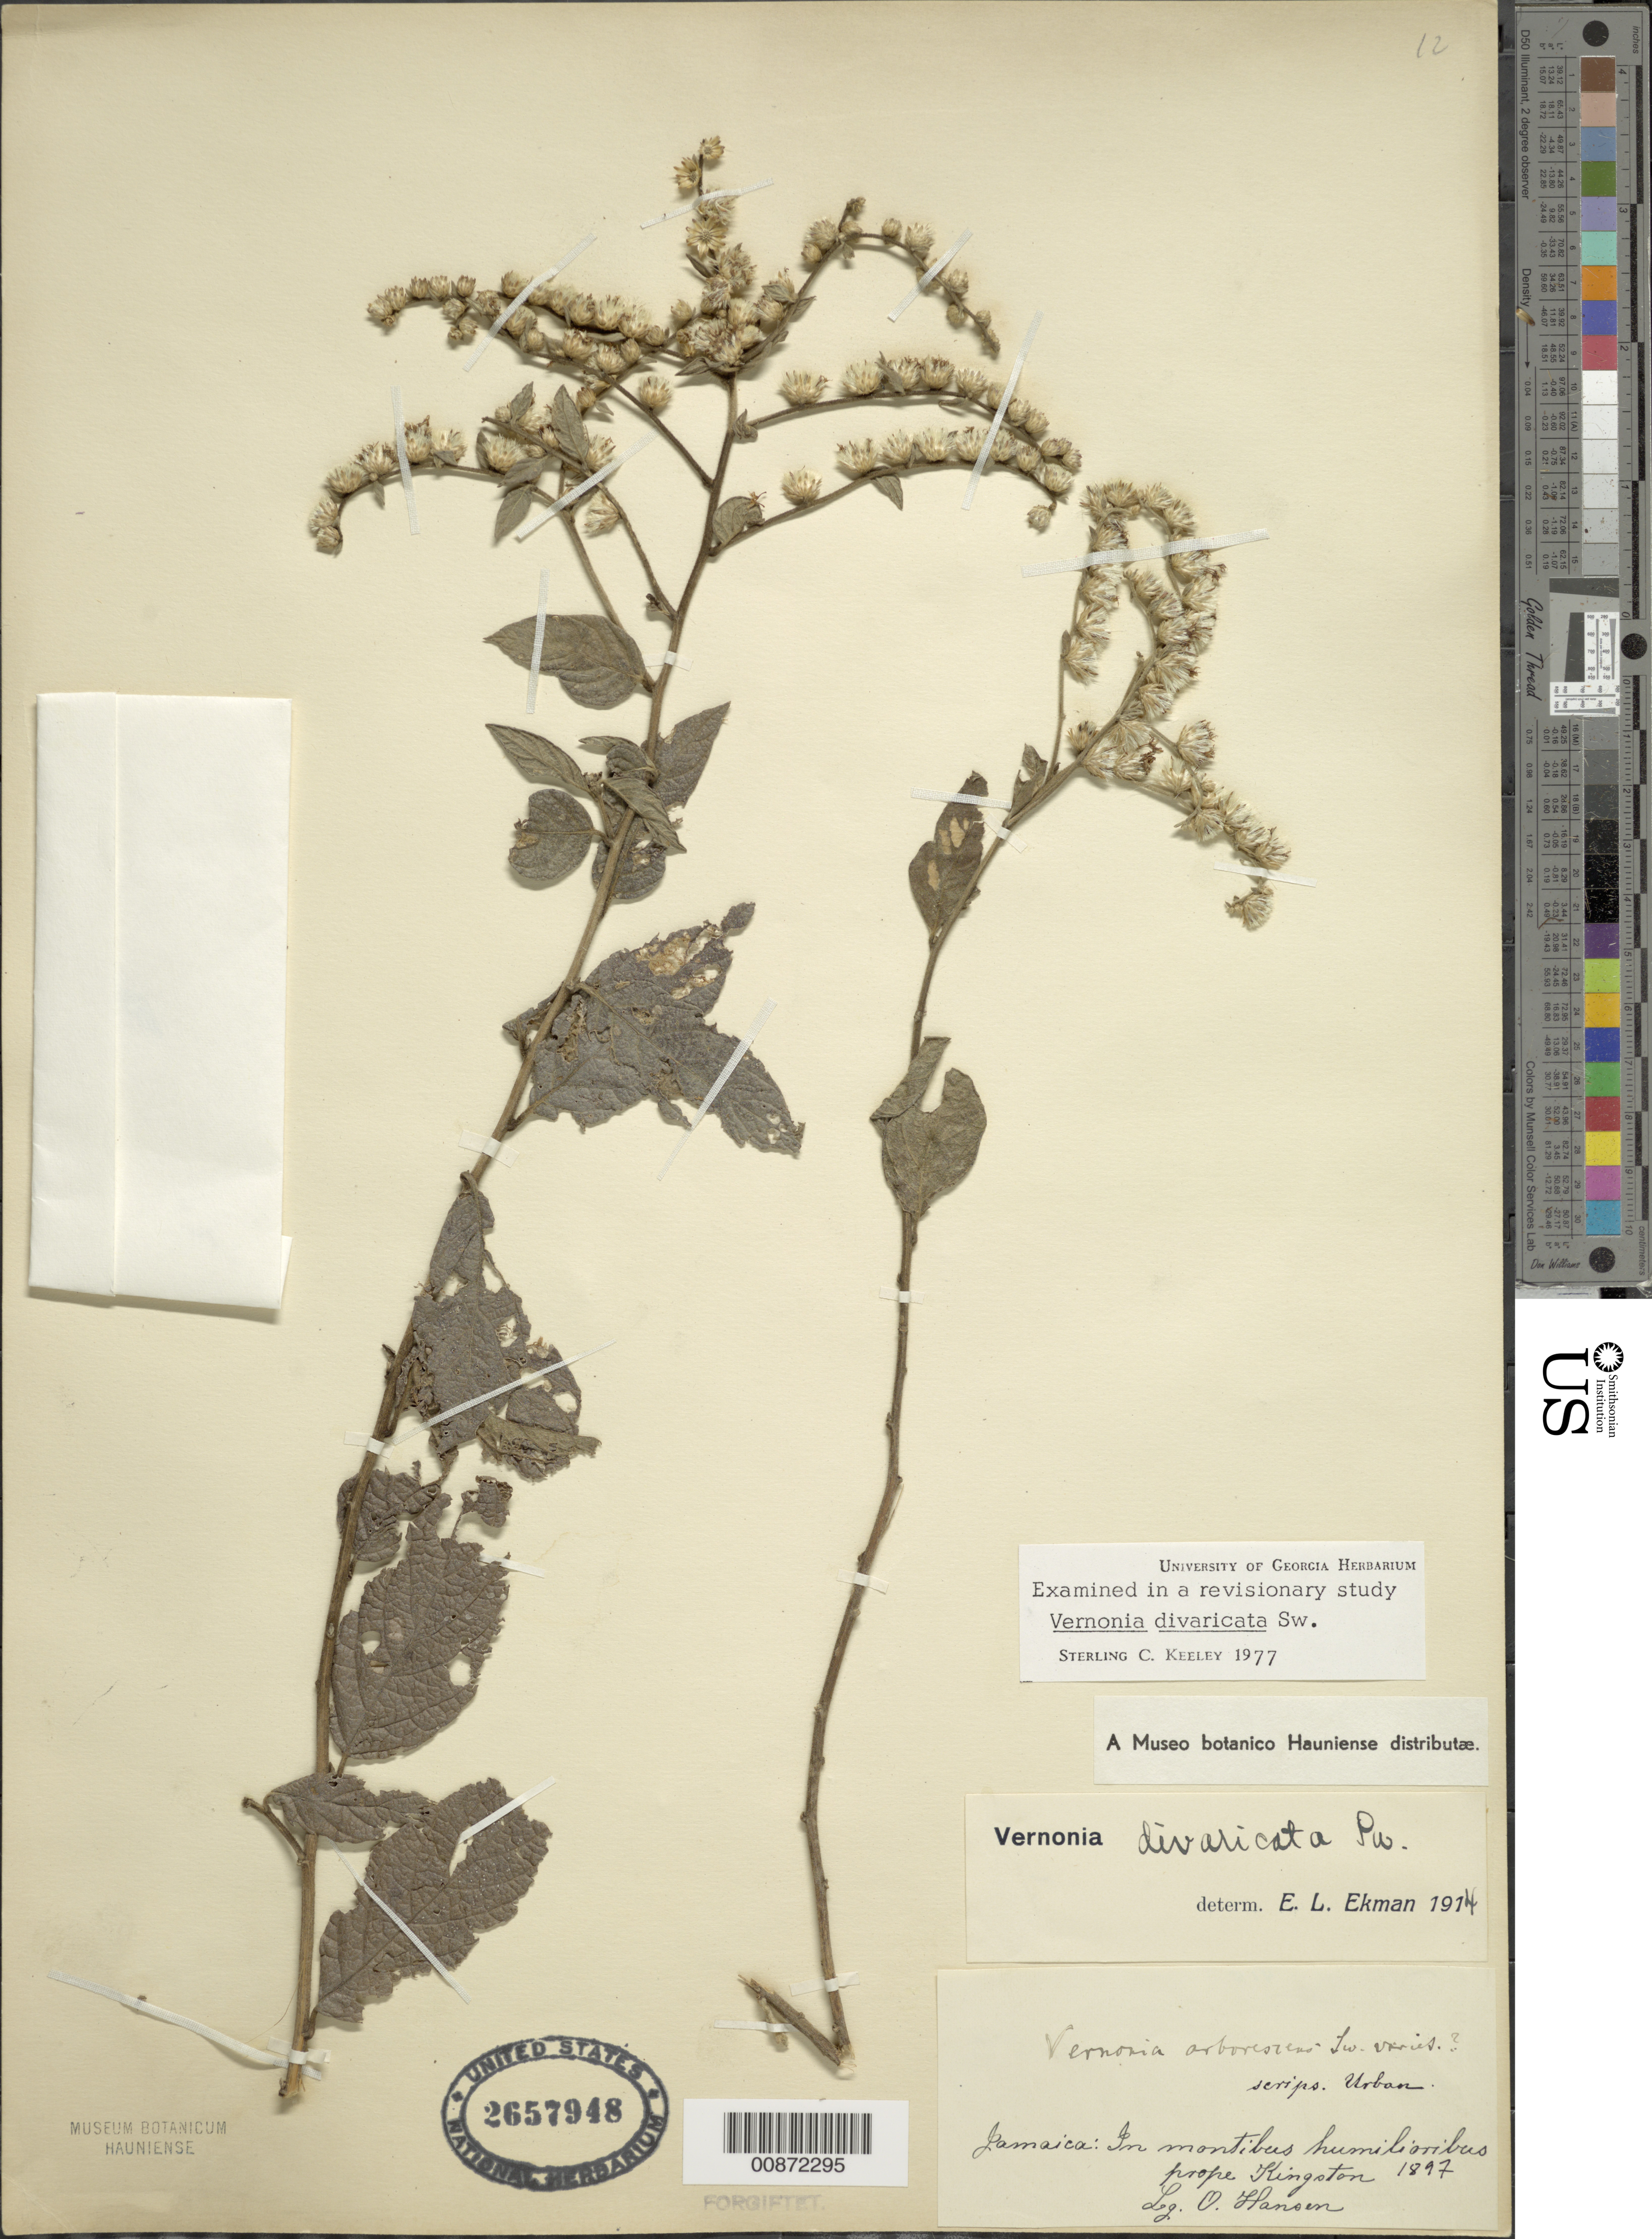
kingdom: Plantae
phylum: Tracheophyta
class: Magnoliopsida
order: Asterales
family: Asteraceae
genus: Lepidaploa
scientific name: Lepidaploa arborescens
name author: (L.) H. Rob.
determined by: Ekman, E. L.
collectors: O. Hansen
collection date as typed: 1897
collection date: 1897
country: Jamaica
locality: Prope Kingston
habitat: In montibus humilioribus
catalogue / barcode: US 2657948